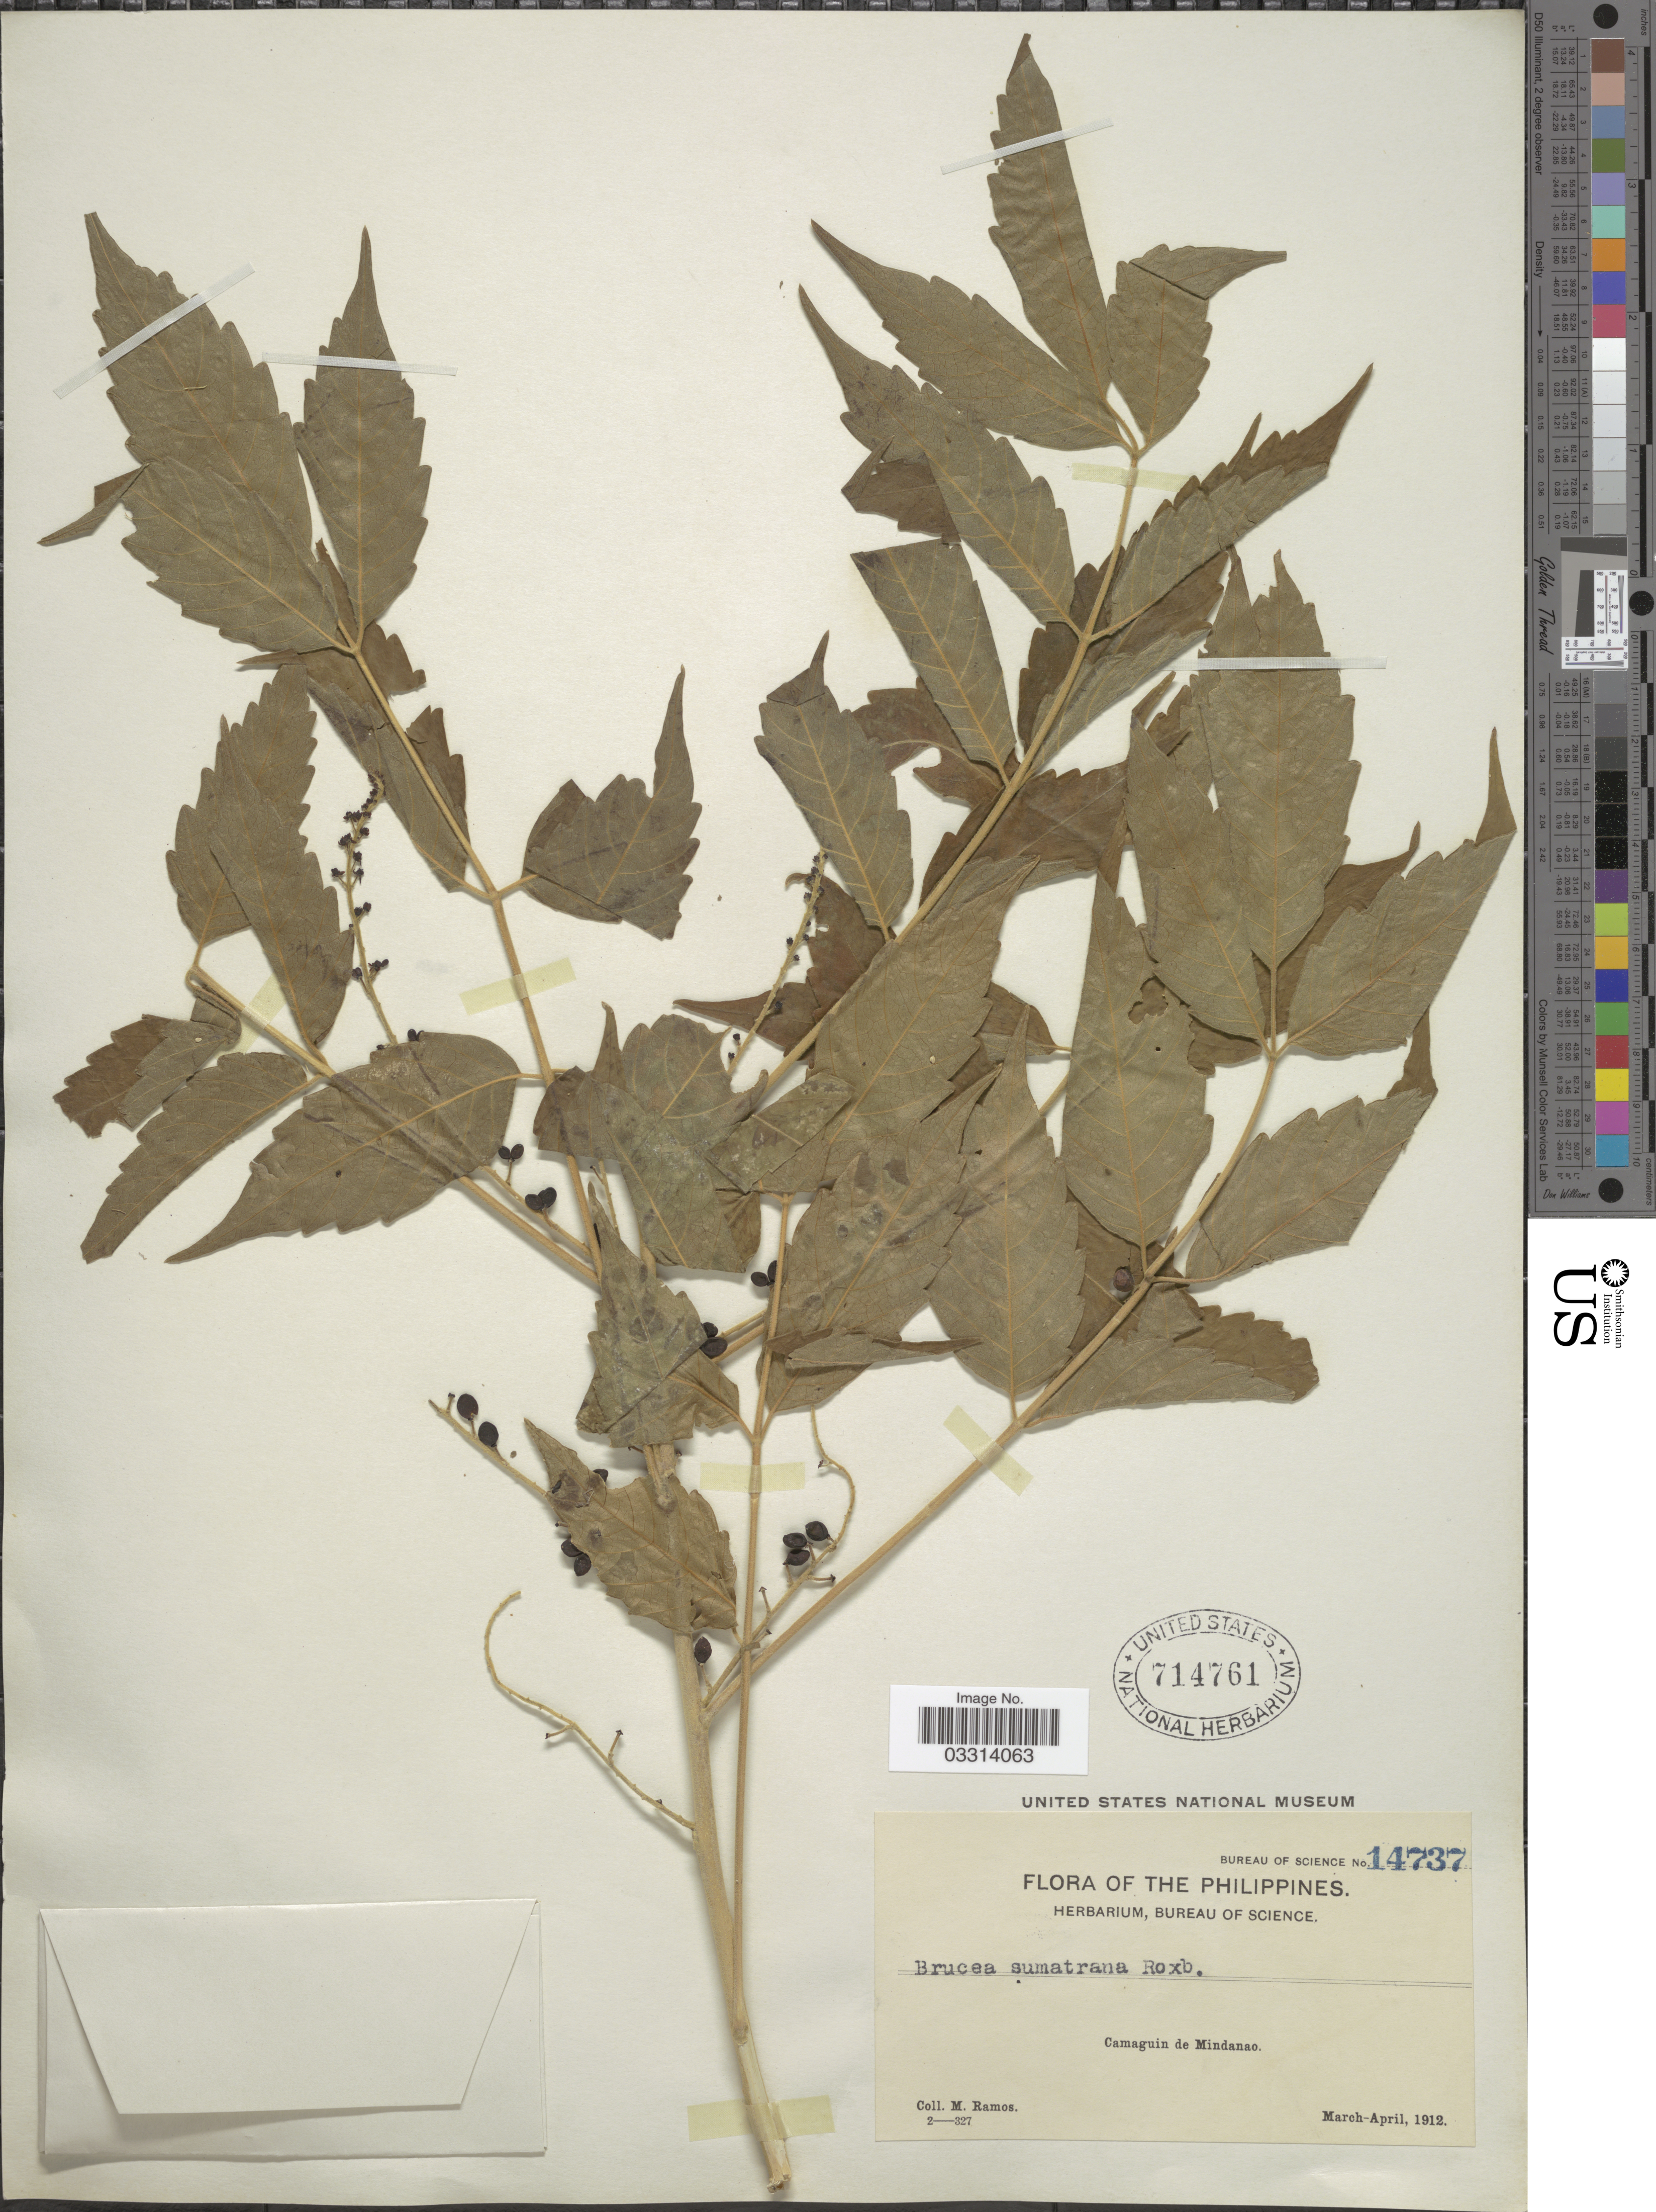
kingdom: Plantae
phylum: Tracheophyta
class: Magnoliopsida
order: Sapindales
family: Simaroubaceae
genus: Brucea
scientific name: Brucea javanica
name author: (L.) Merr.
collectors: M. Ramos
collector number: Bureau of Science 14737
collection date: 1912-03/1912-04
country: Philippines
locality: Camaguin de Mindanao.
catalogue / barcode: US 714761